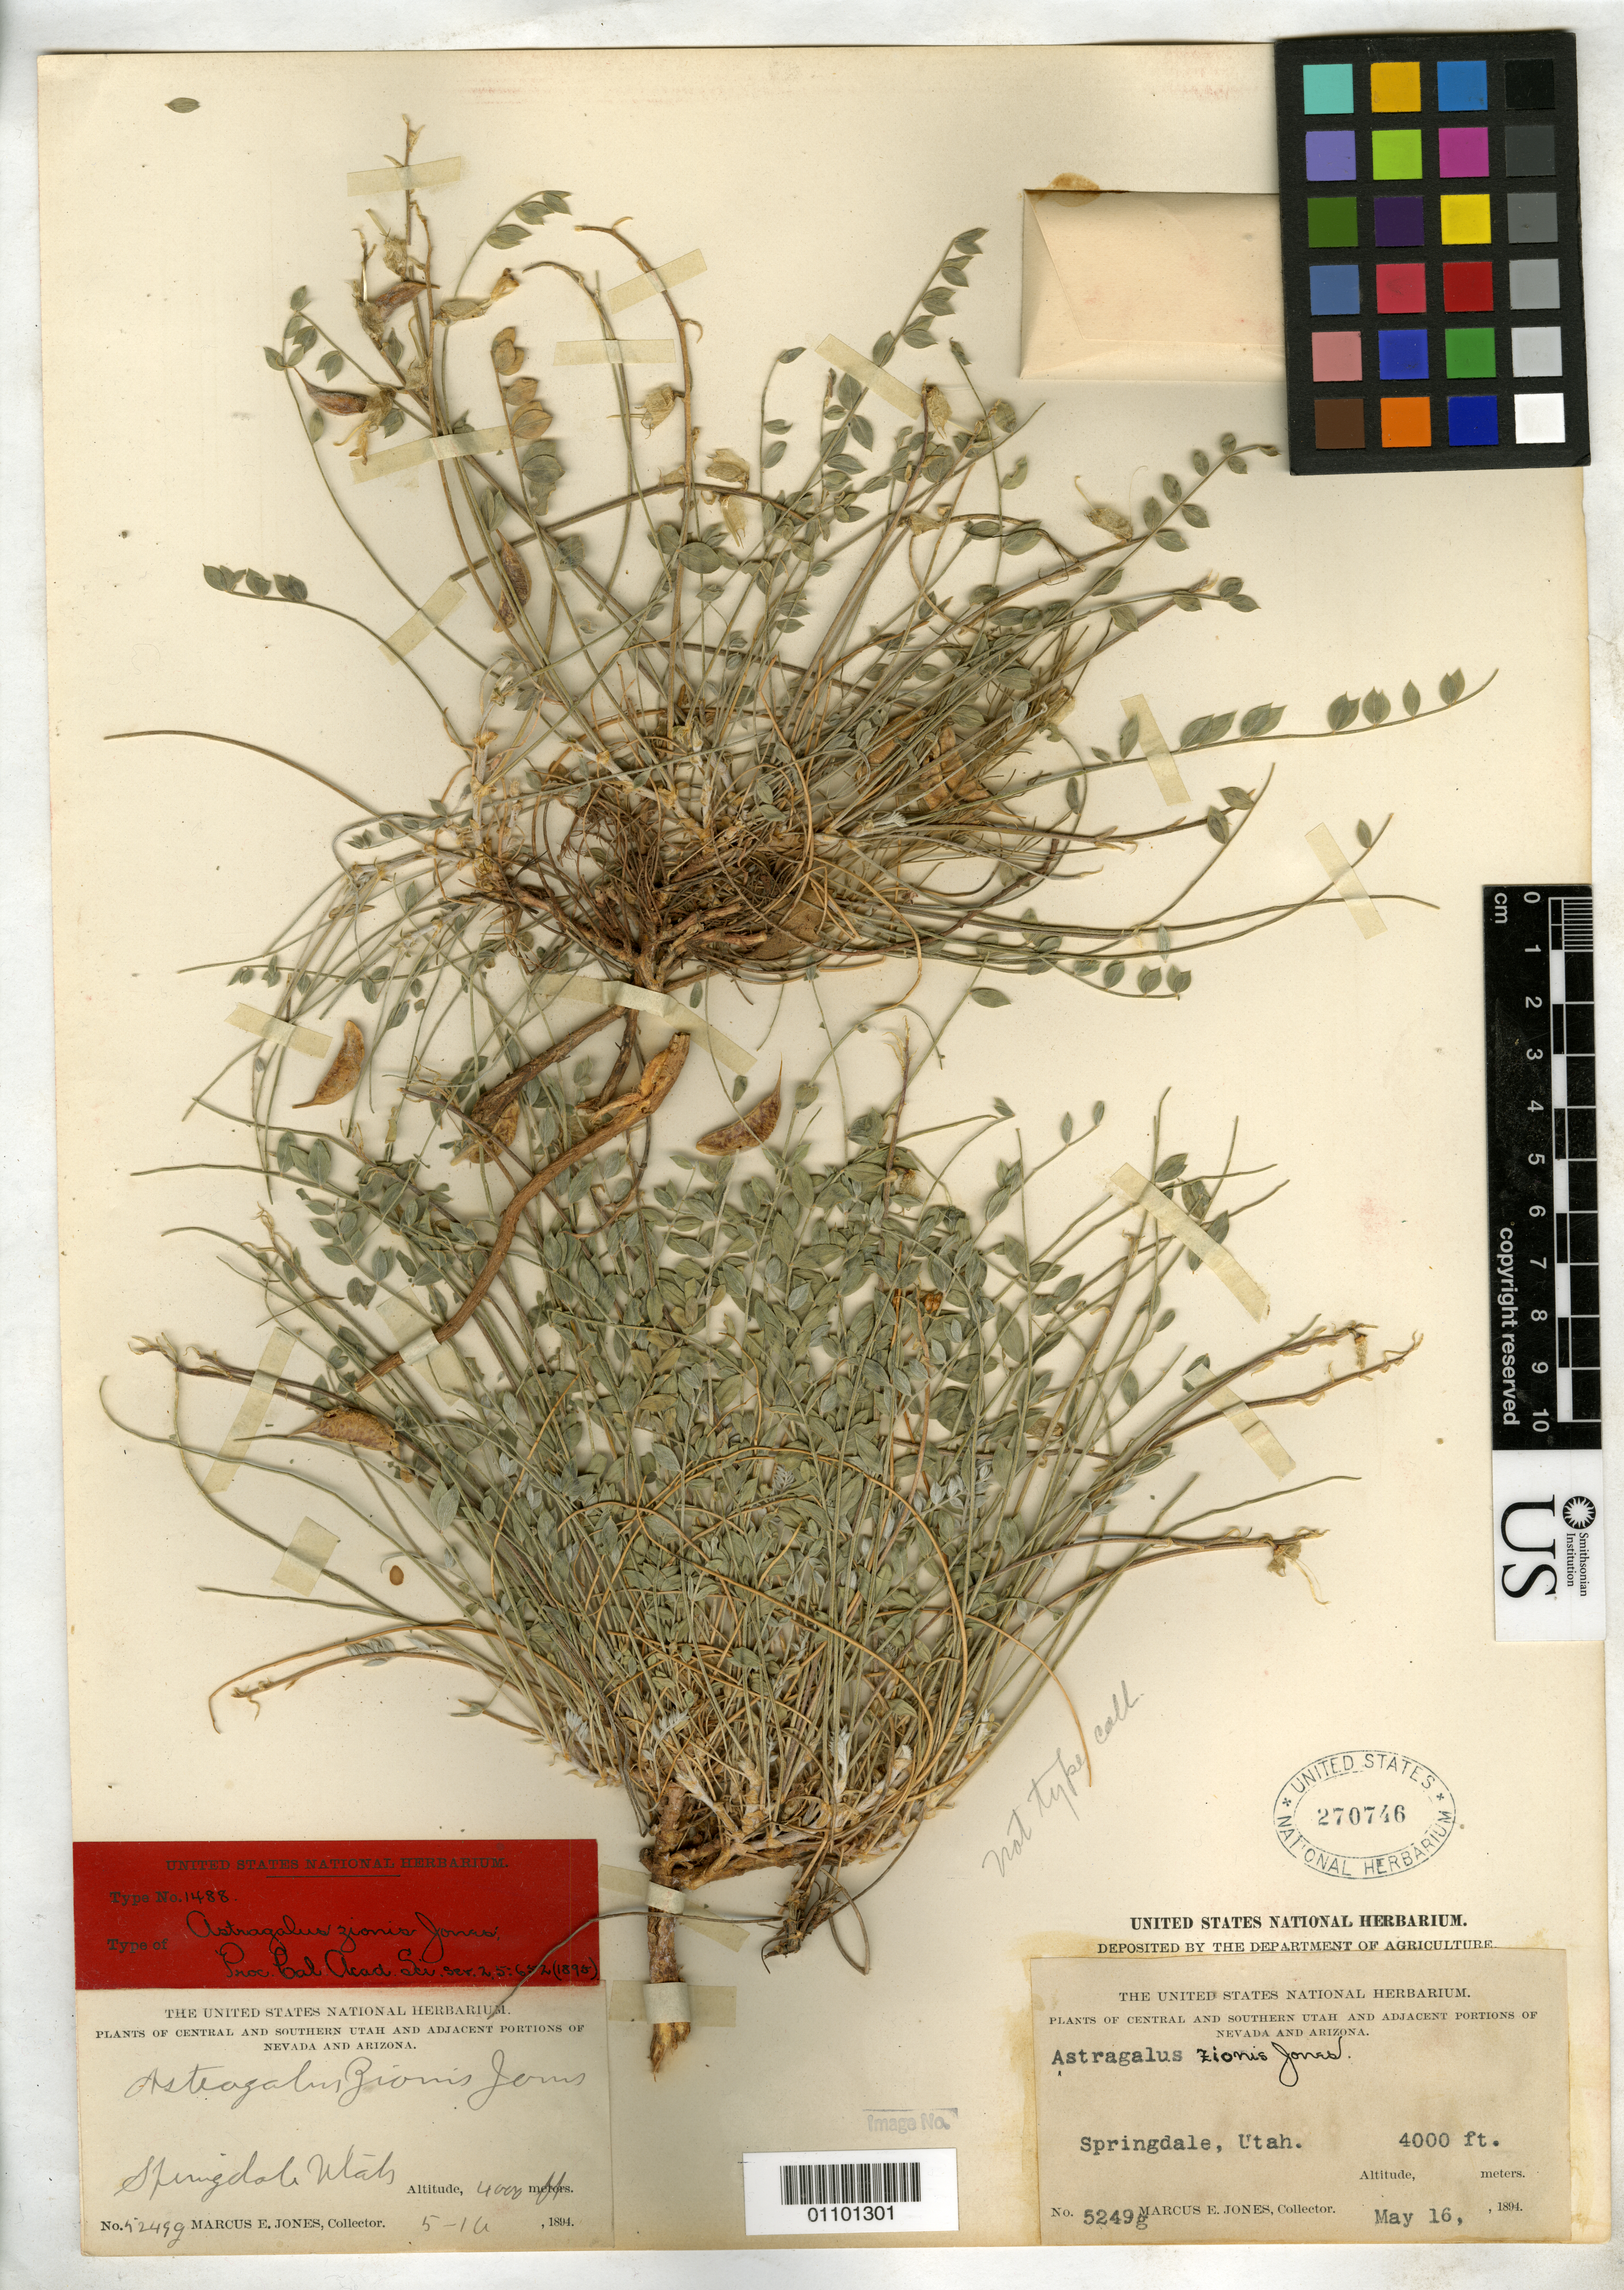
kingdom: Plantae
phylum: Tracheophyta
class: Magnoliopsida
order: Fabales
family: Fabaceae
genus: Astragalus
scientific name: Astragalus zionis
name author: M.E. Jones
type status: Syntype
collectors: M. E. Jones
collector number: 5249g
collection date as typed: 16 May 1894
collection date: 1894-05-16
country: United States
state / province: Utah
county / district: Washington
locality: Springdale.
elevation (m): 1219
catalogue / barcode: US 270746